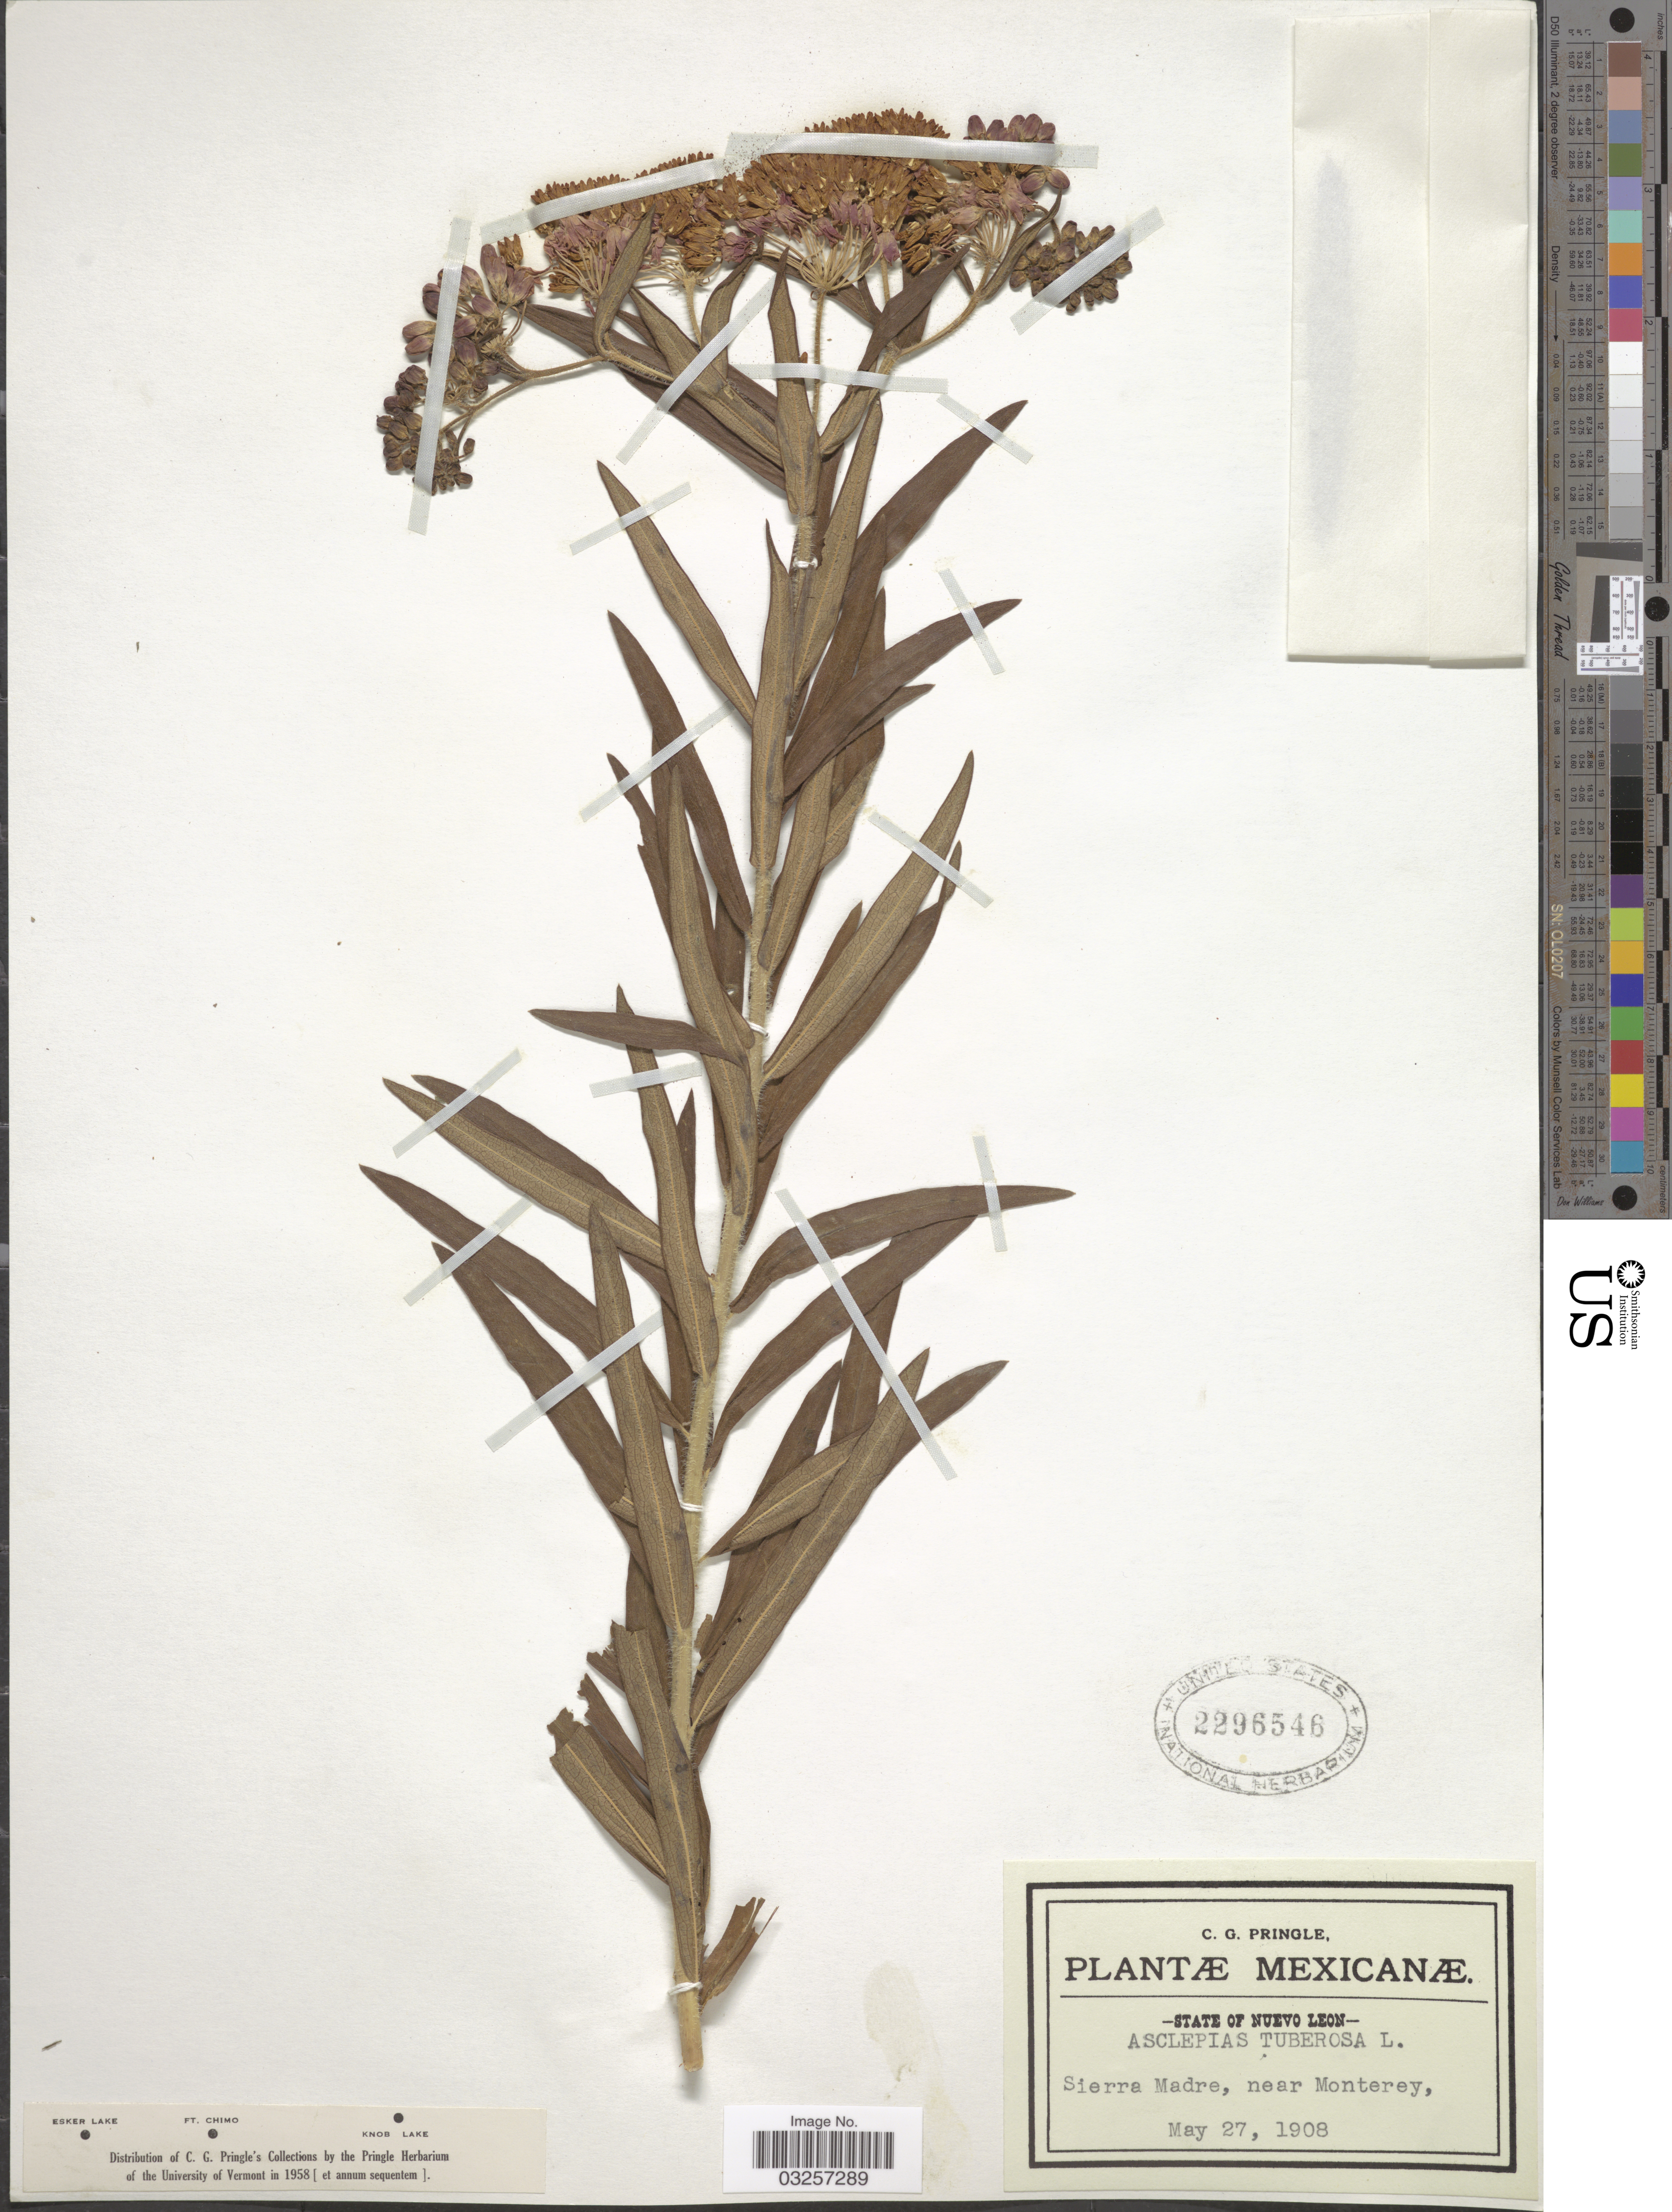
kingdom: Plantae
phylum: Tracheophyta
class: Magnoliopsida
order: Gentianales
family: Apocynaceae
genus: Asclepias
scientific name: Asclepias tuberosa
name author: L.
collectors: C. G. Pringle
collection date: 1908-05-27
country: Mexico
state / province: Nuevo León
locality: Sierra Madre, near Monterey.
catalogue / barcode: US 2296546